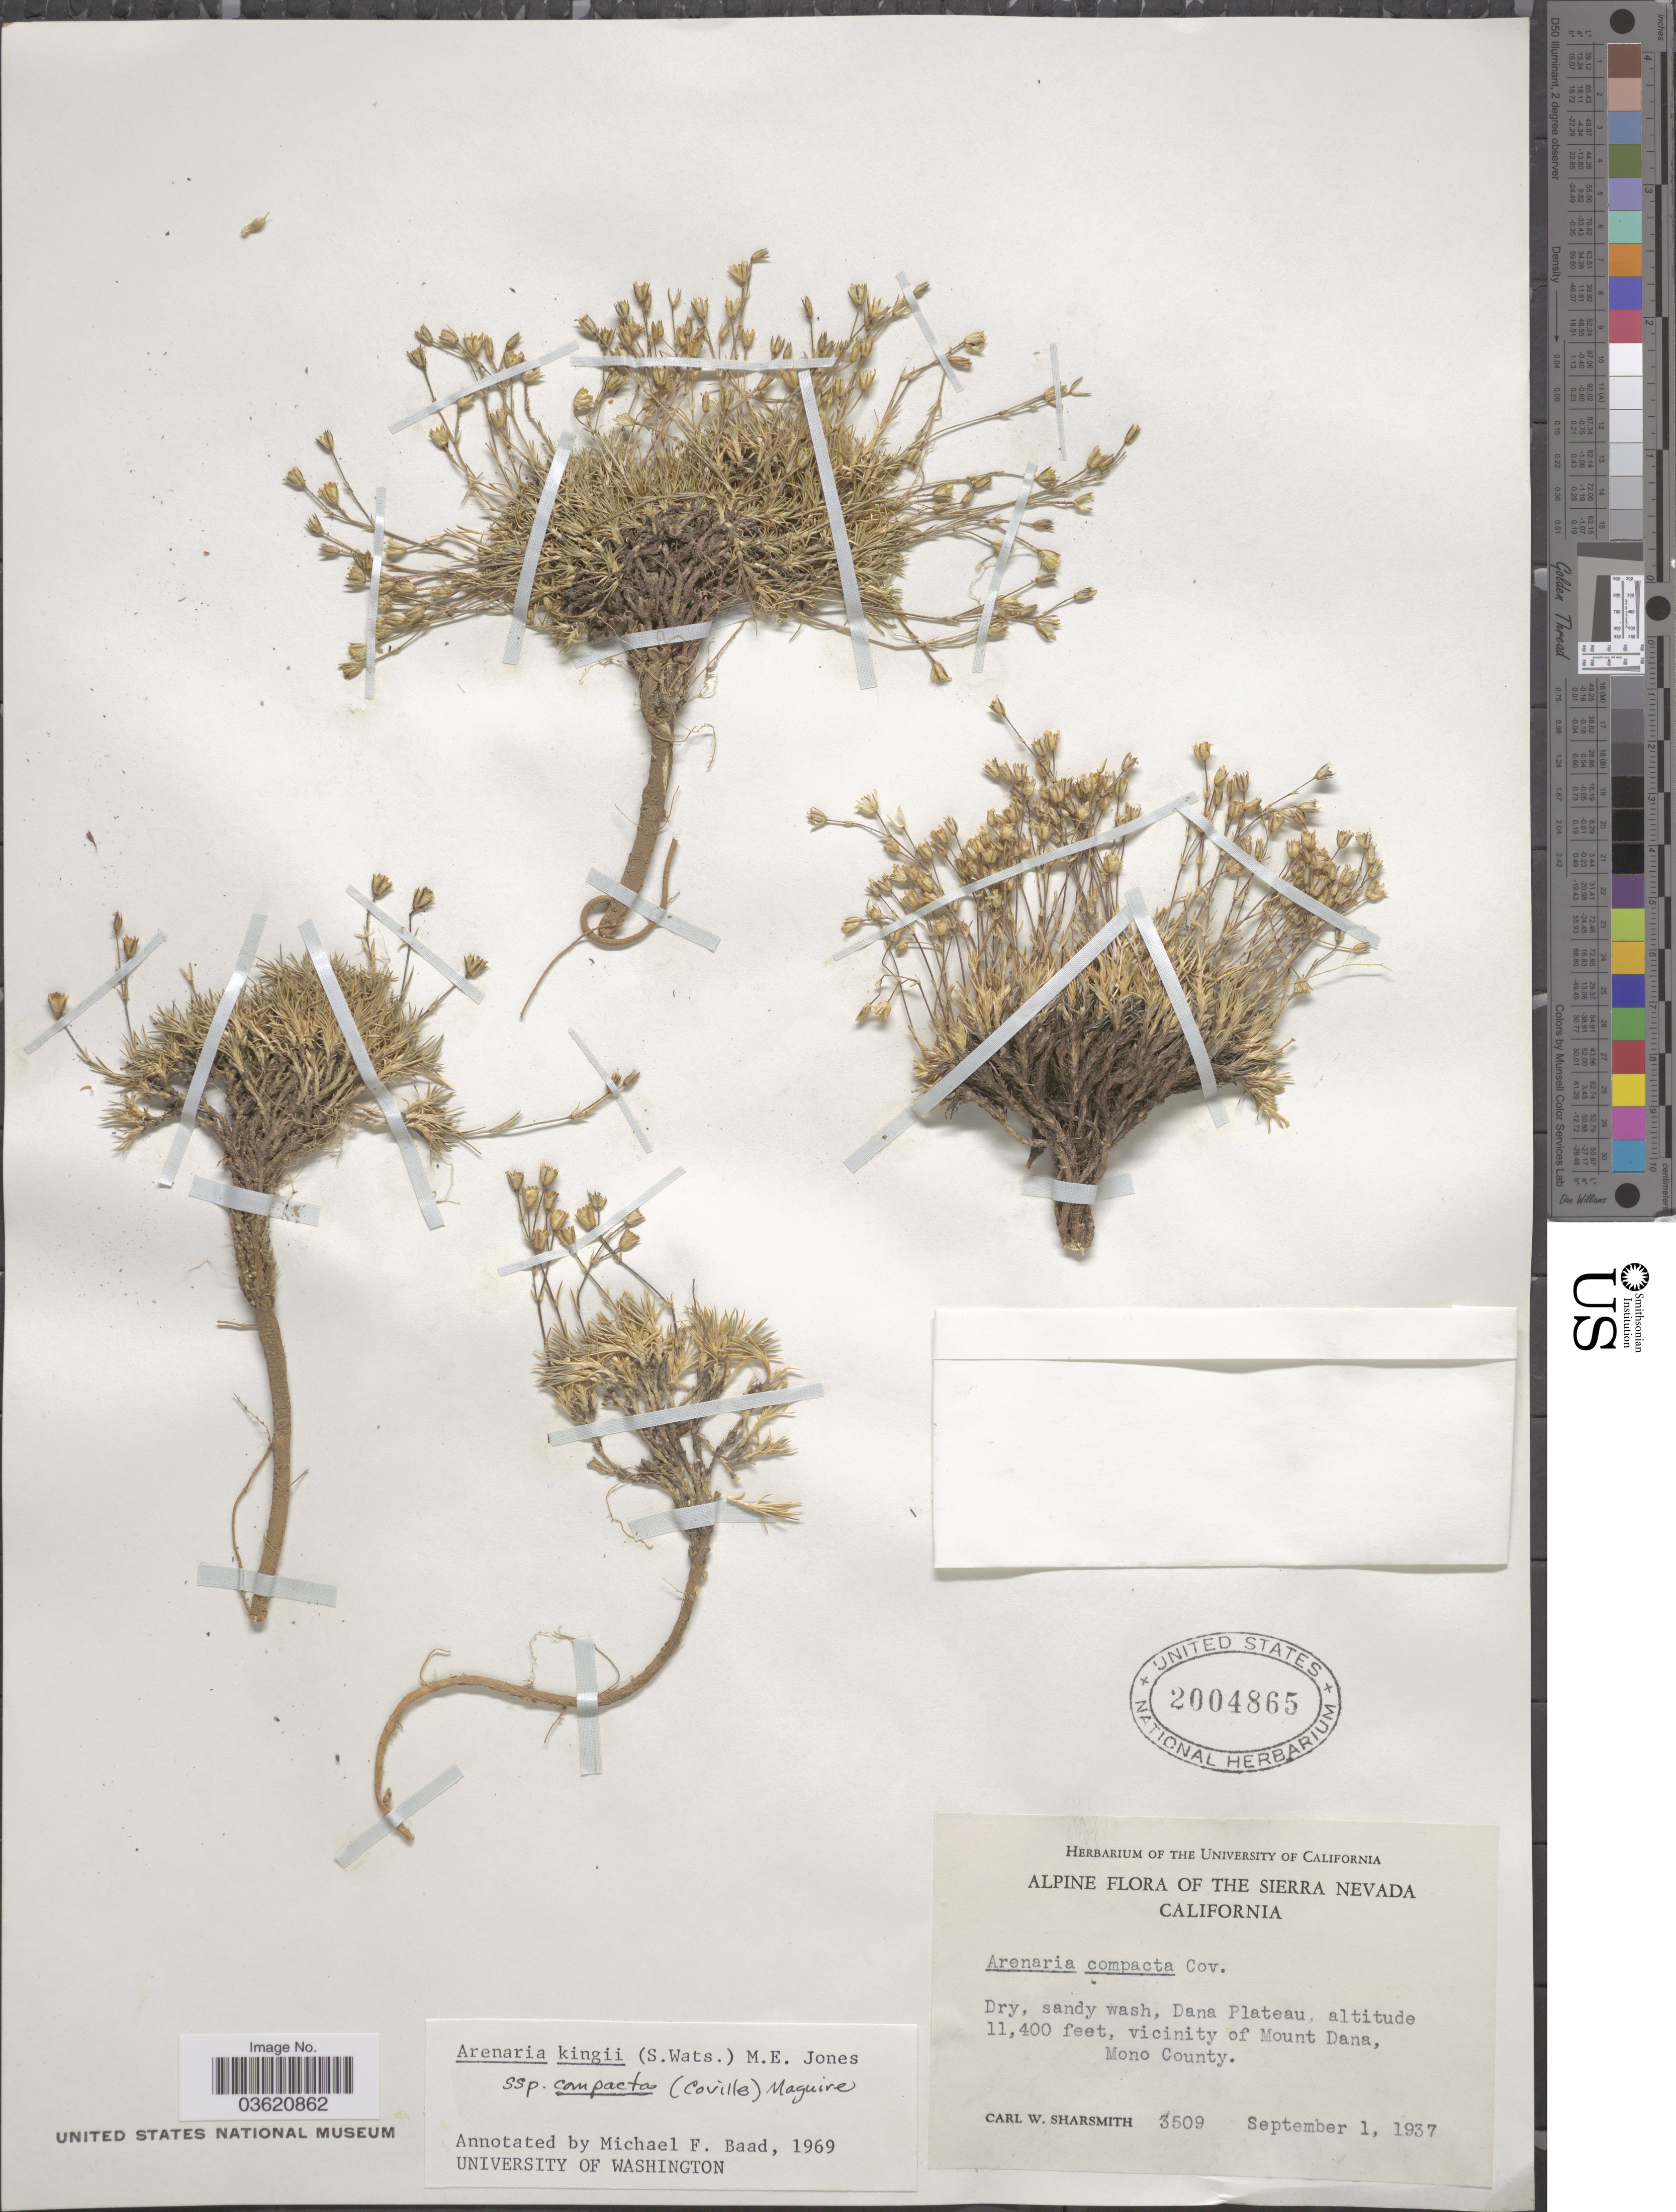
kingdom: Plantae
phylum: Tracheophyta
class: Magnoliopsida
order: Caryophyllales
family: Caryophyllaceae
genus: Eremogone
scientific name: Eremogone kingii var. compacta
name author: (Coville) N.H. Holmgren & P.K. Holmgren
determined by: U.S. National Herbarium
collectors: C. Sharsmith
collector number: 3509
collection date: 1937-09-01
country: United States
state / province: California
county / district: Mono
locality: Alpine. The Sierra Nevada. Dana Plateau, Vicinity of Mount Dana, Mono County.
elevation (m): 3475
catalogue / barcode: US 2004865